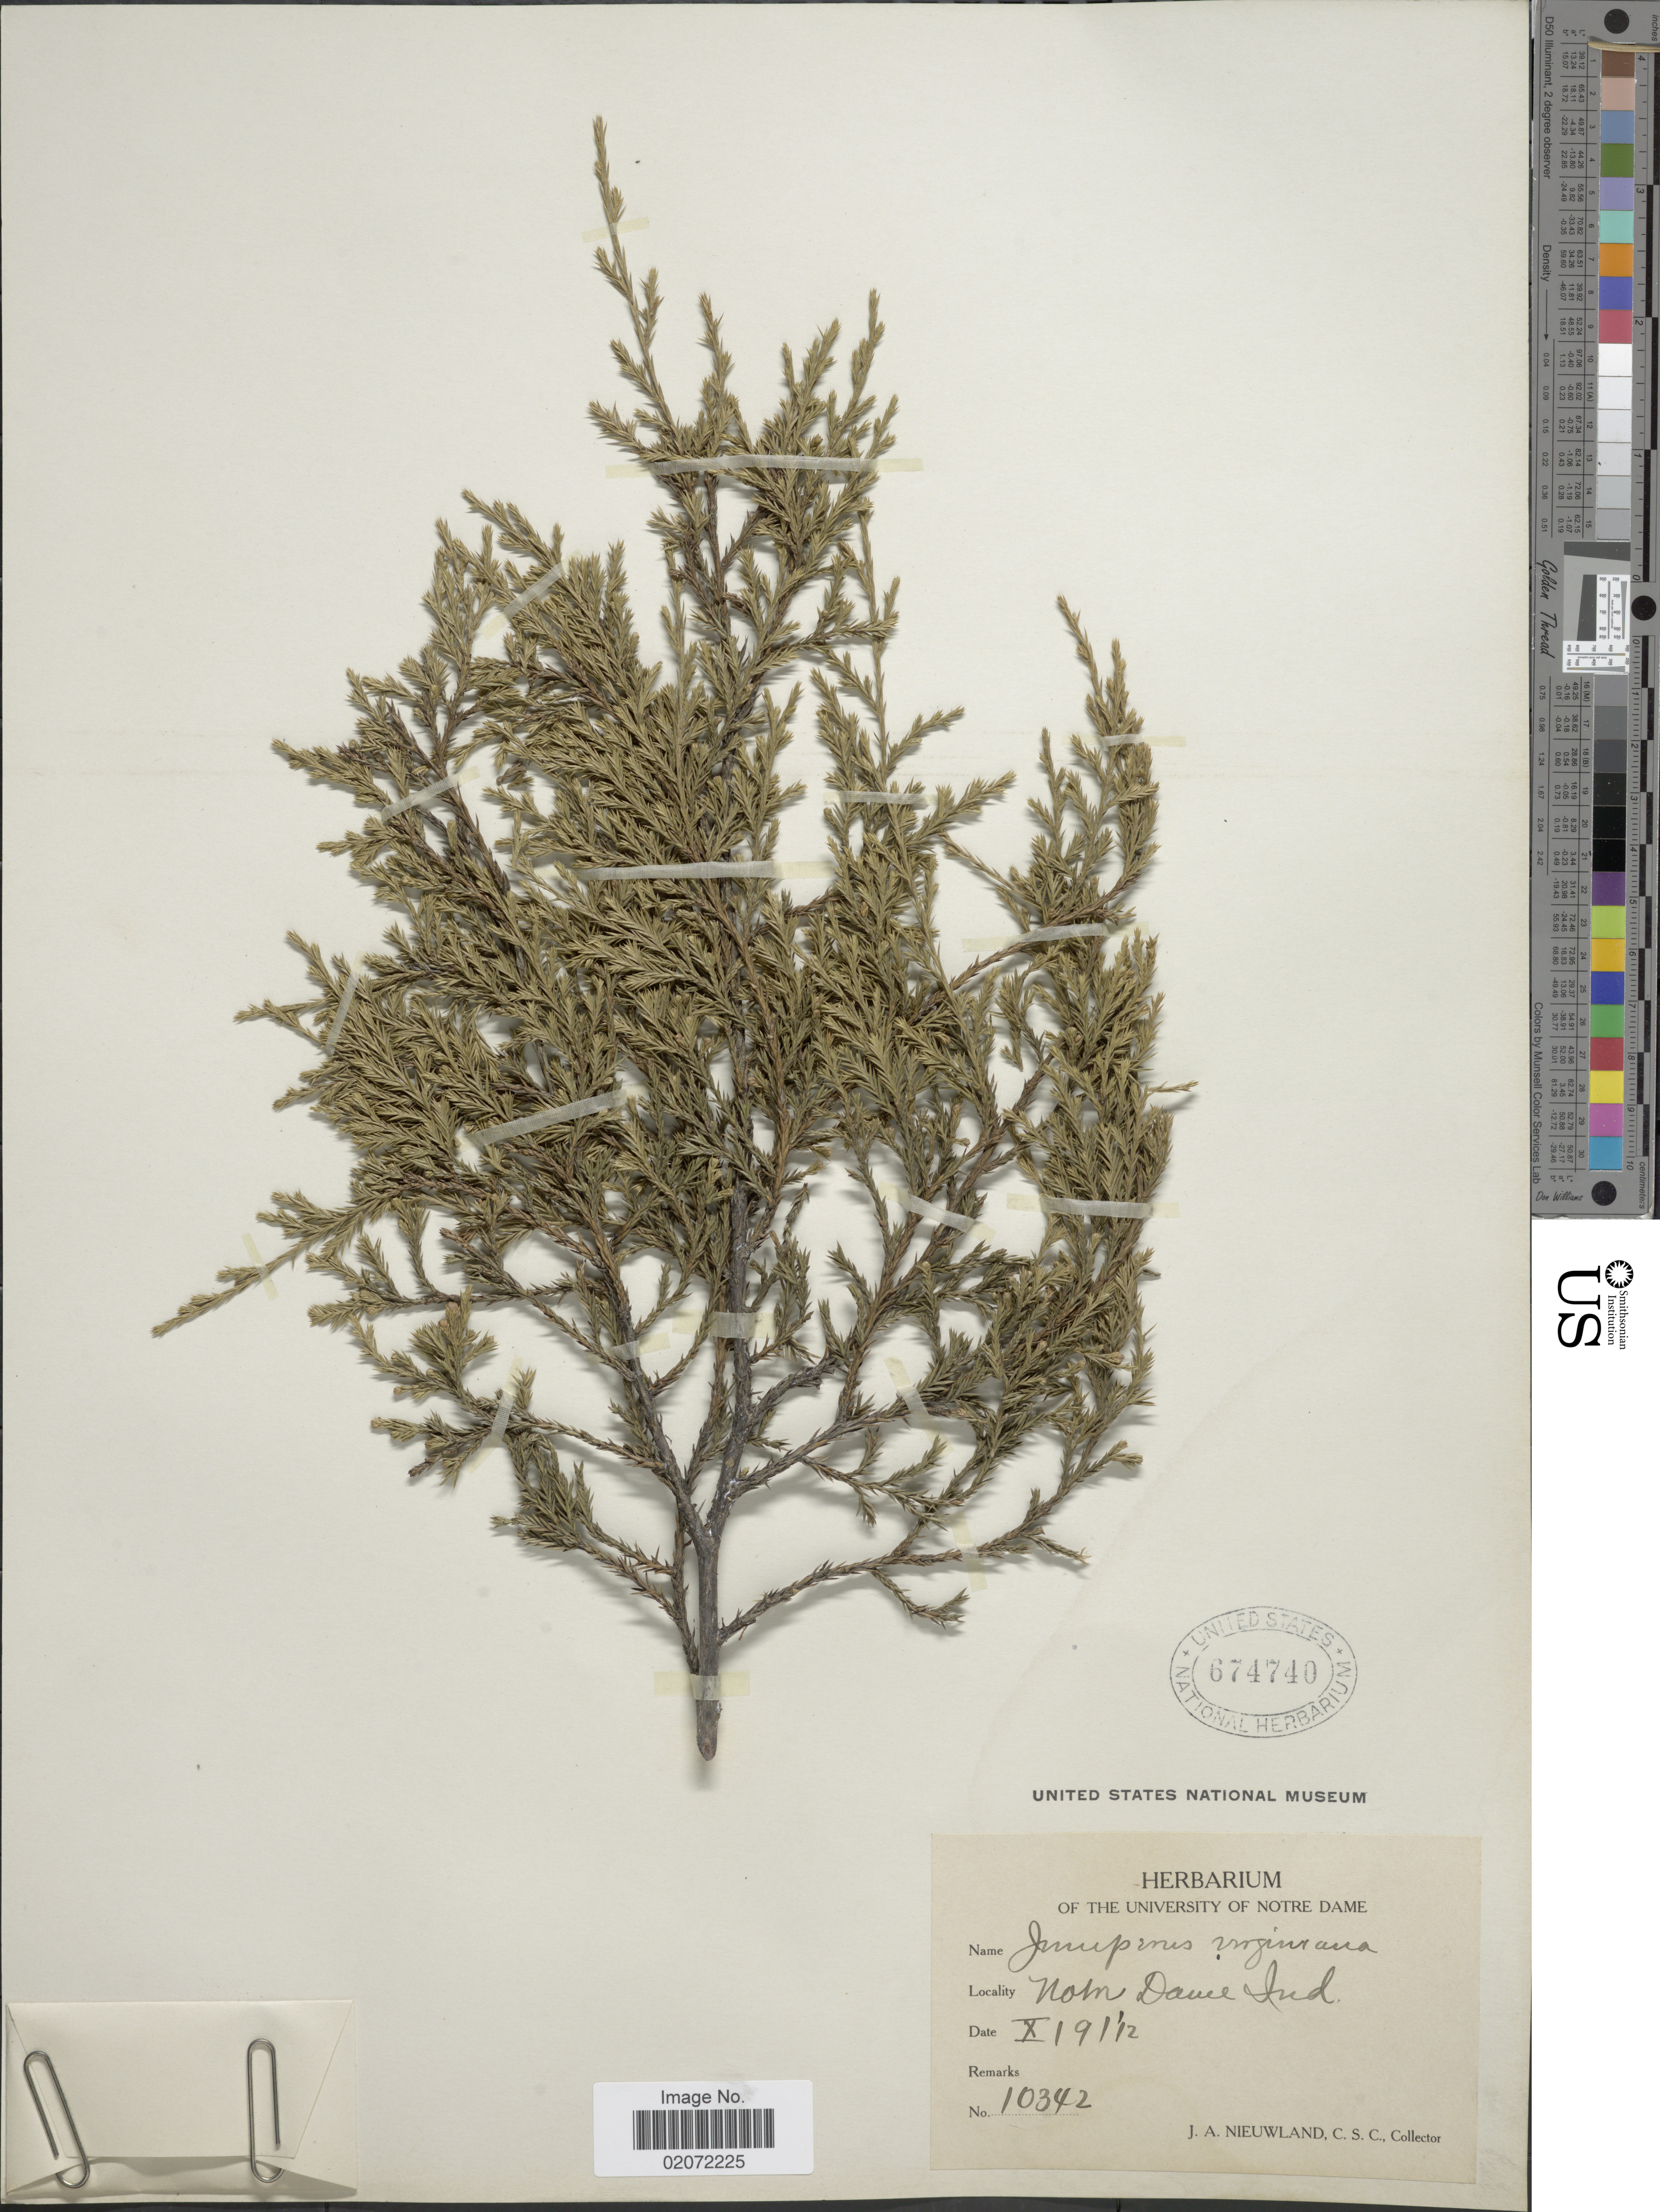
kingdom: Plantae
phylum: Tracheophyta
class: Pinopsida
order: Pinales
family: Cupressaceae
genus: Juniperus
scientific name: Juniperus virginiana var. pyramidalis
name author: Carrière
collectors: J. A. Nieuwland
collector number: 10342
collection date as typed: Transcribed d/m/y: 9/10/12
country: United States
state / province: Indiana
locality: Notre Dame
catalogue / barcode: US 674740